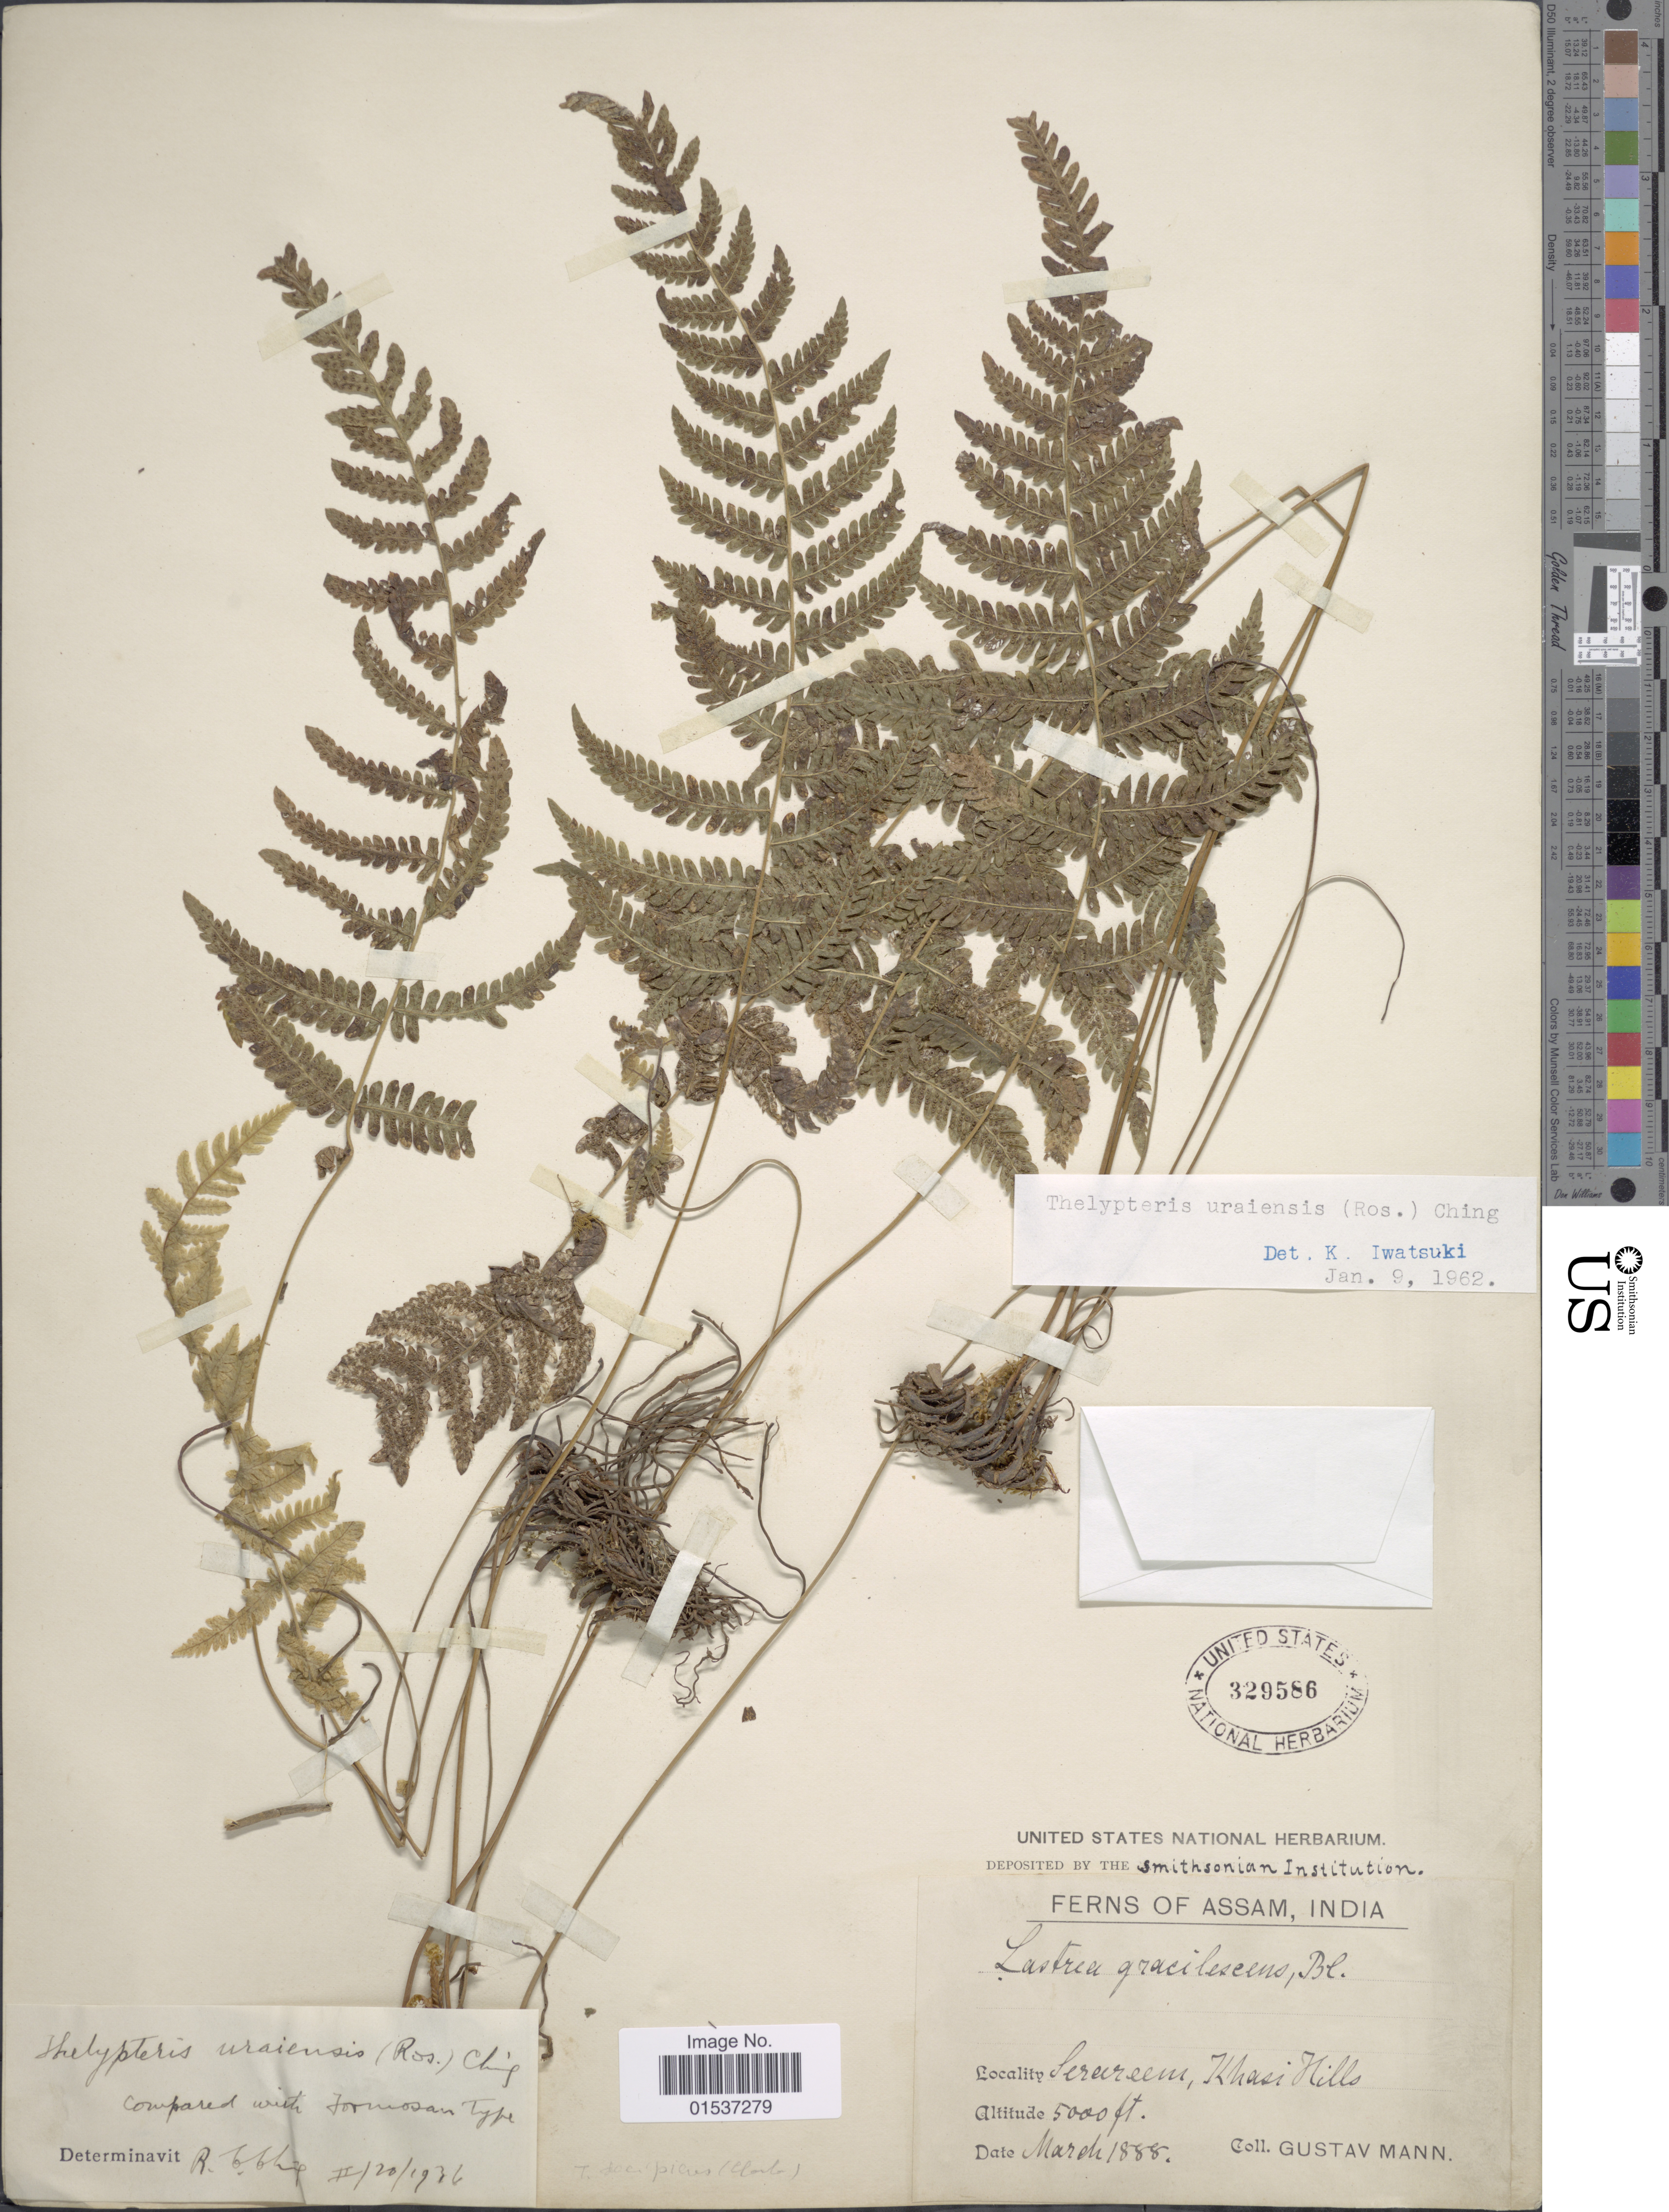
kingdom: Plantae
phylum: Tracheophyta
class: Polypodiopsida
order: Polypodiales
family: Thelypteridaceae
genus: Metathelypteris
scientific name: Metathelypteris uraiensis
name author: (Rosenst.) Ching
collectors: G. Mann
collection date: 1888-03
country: India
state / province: Meghalaya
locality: Assam, Khasi Hills.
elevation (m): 1524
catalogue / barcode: US 329586